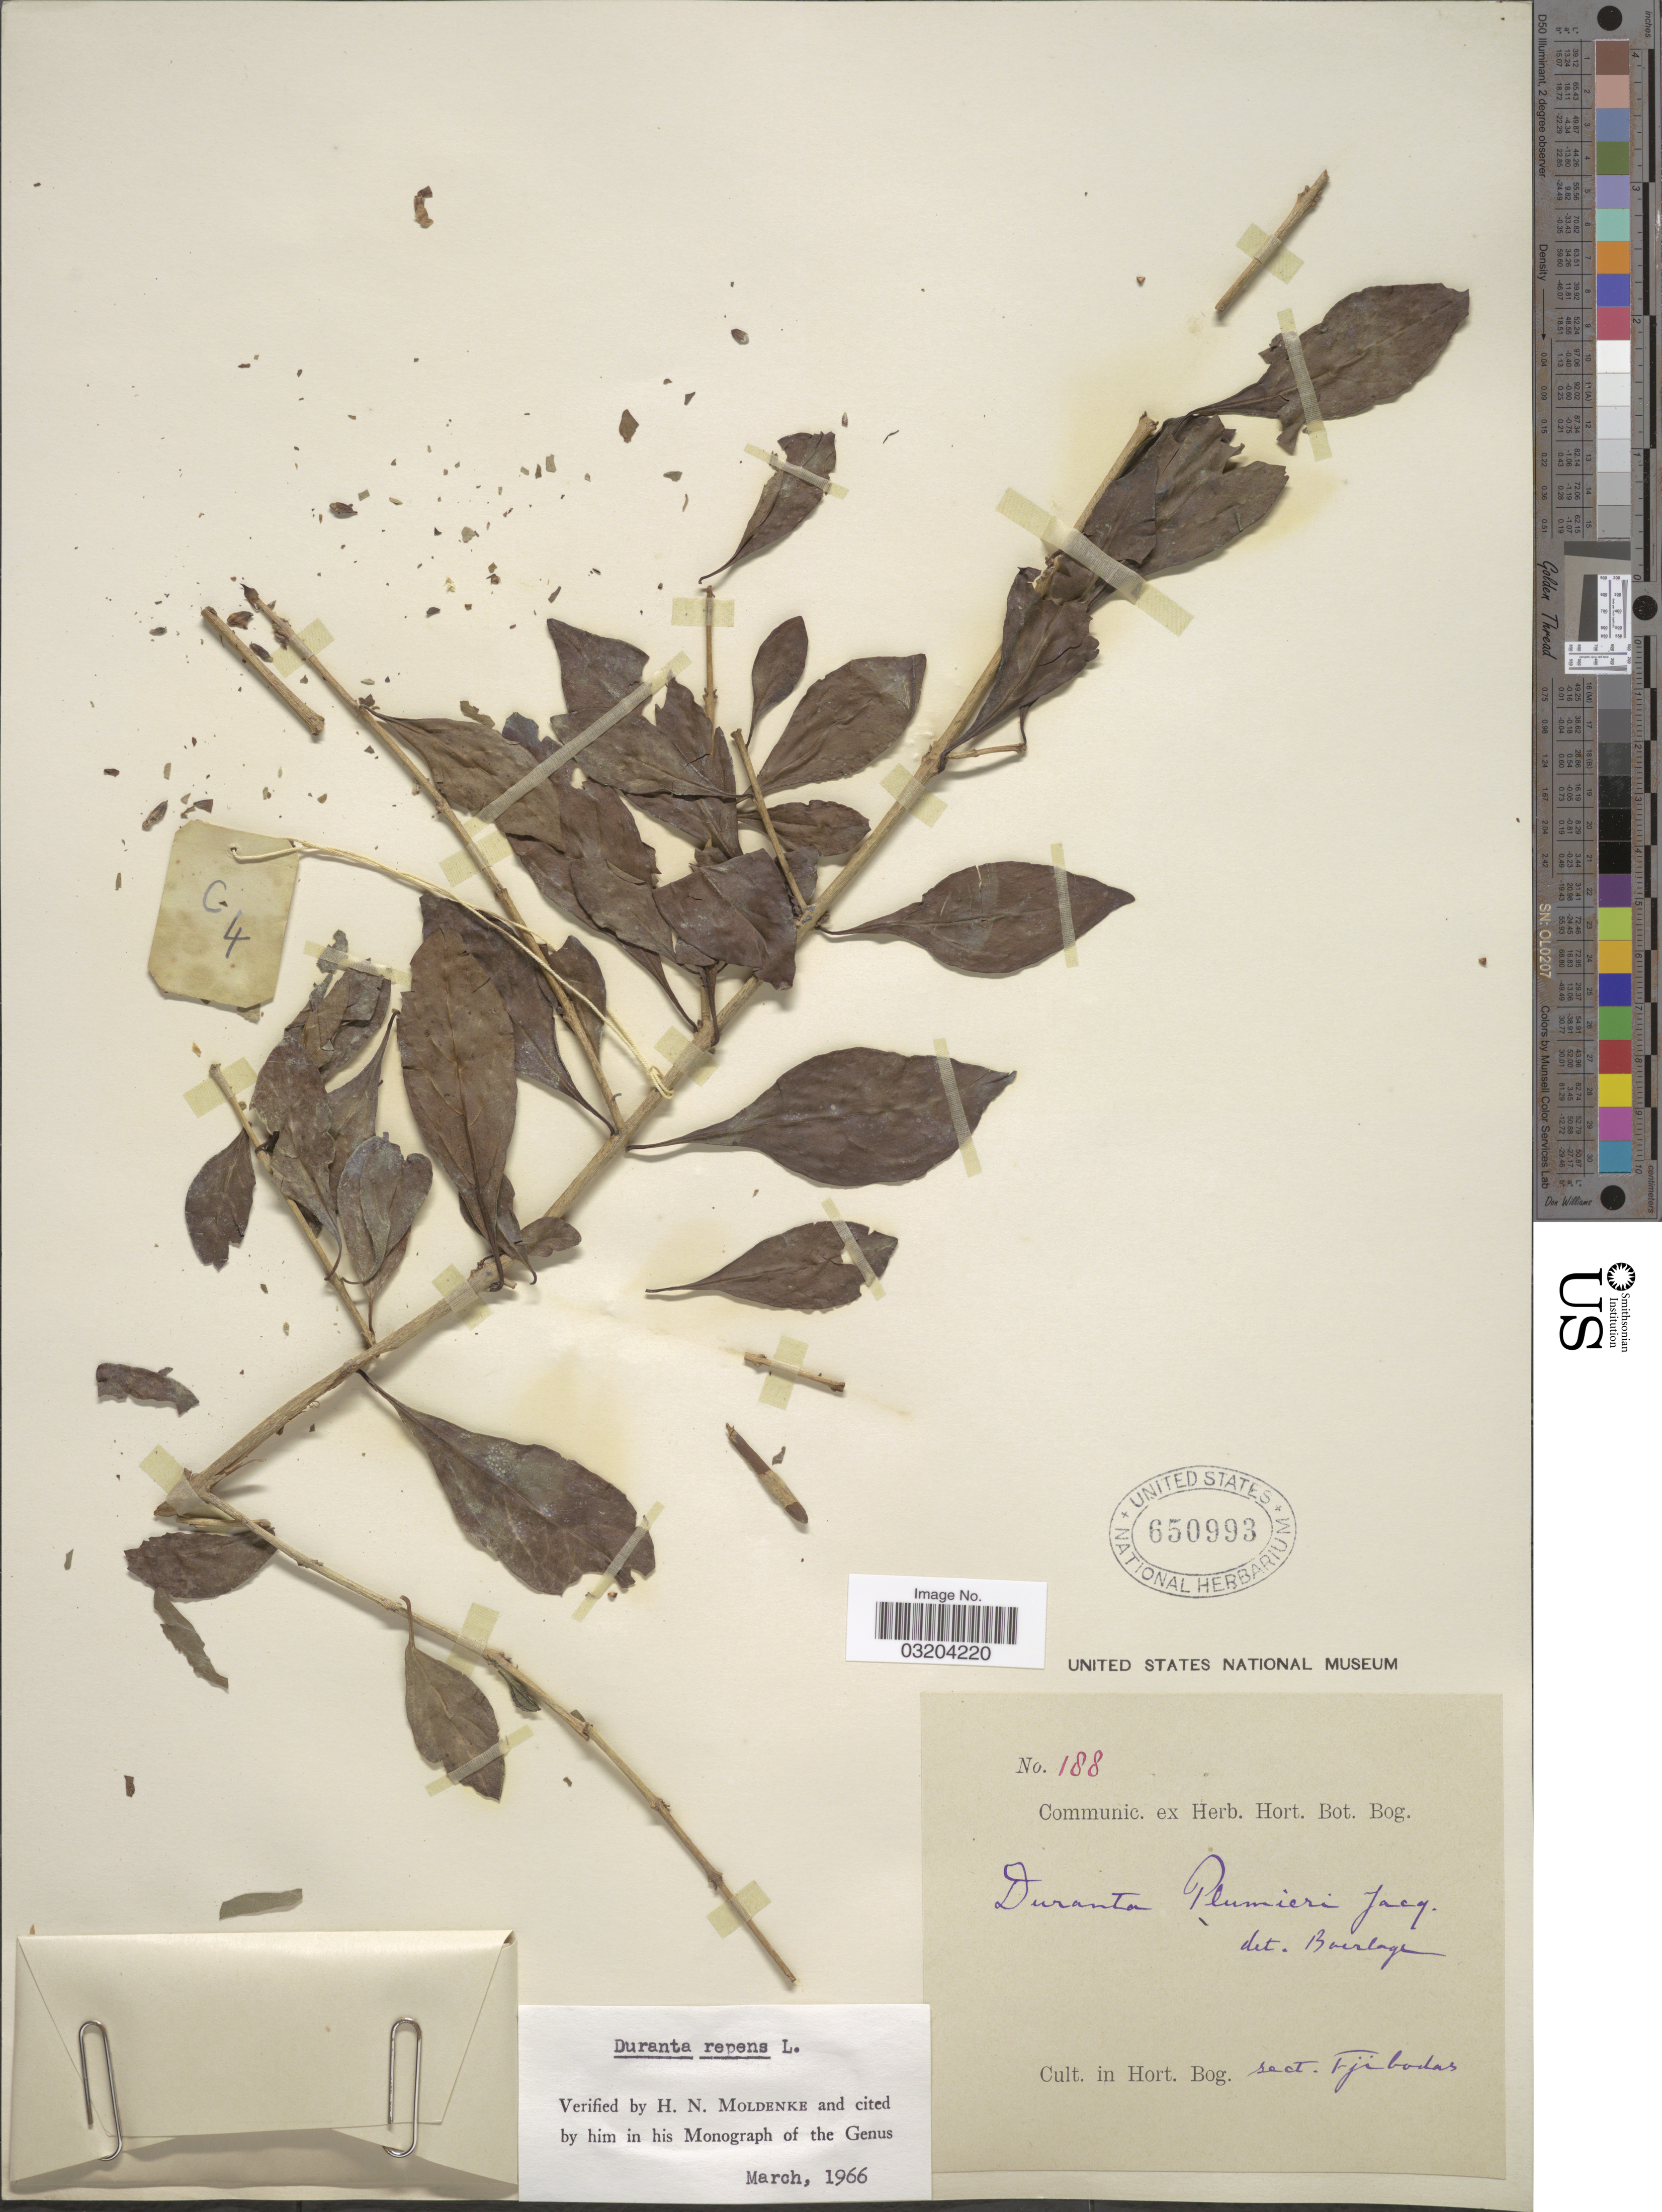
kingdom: Plantae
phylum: Tracheophyta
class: Magnoliopsida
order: Lamiales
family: Verbenaceae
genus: Duranta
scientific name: Duranta erecta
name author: L.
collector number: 188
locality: Cult in Hort. Bog. Sect. Tjibodas.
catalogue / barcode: US 650993